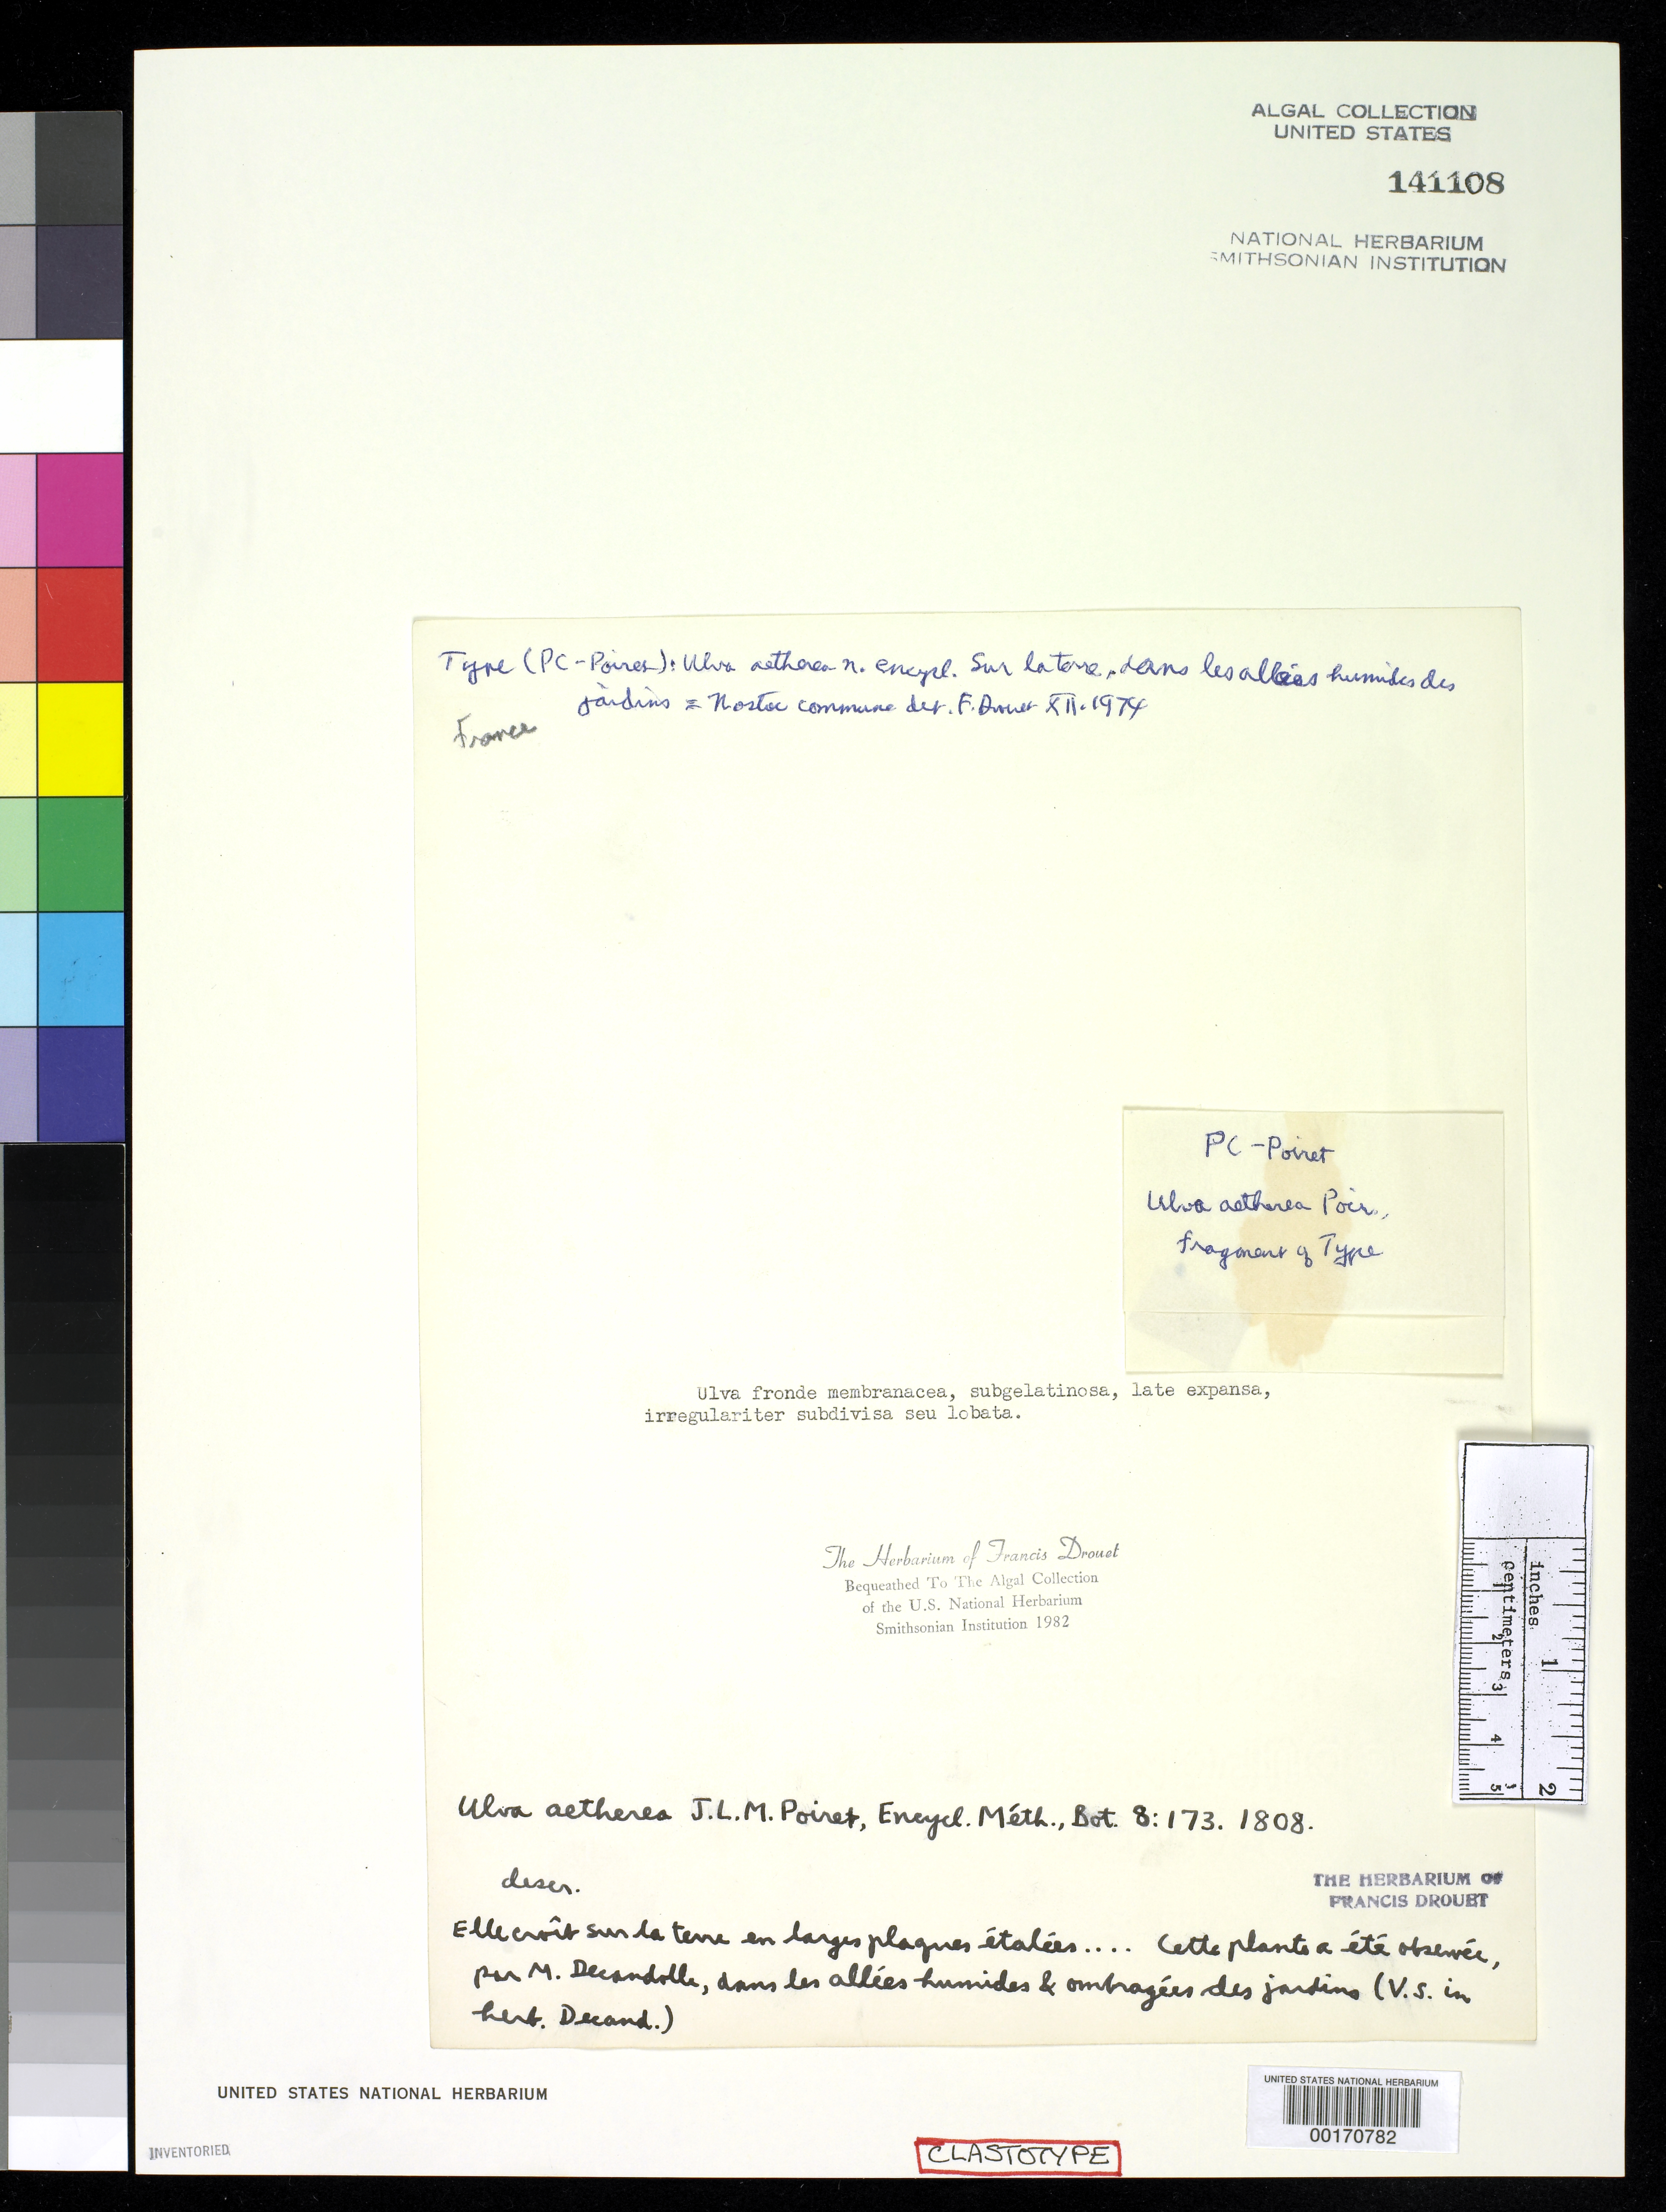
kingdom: Plantae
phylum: Chlorophyta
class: Ulvophyceae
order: Ulvales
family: Ulvaceae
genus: Ulva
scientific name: Ulva aetherea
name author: Poir.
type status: Clastotype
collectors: Poiret, J.L.M. (herbarium)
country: France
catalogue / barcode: US 141108